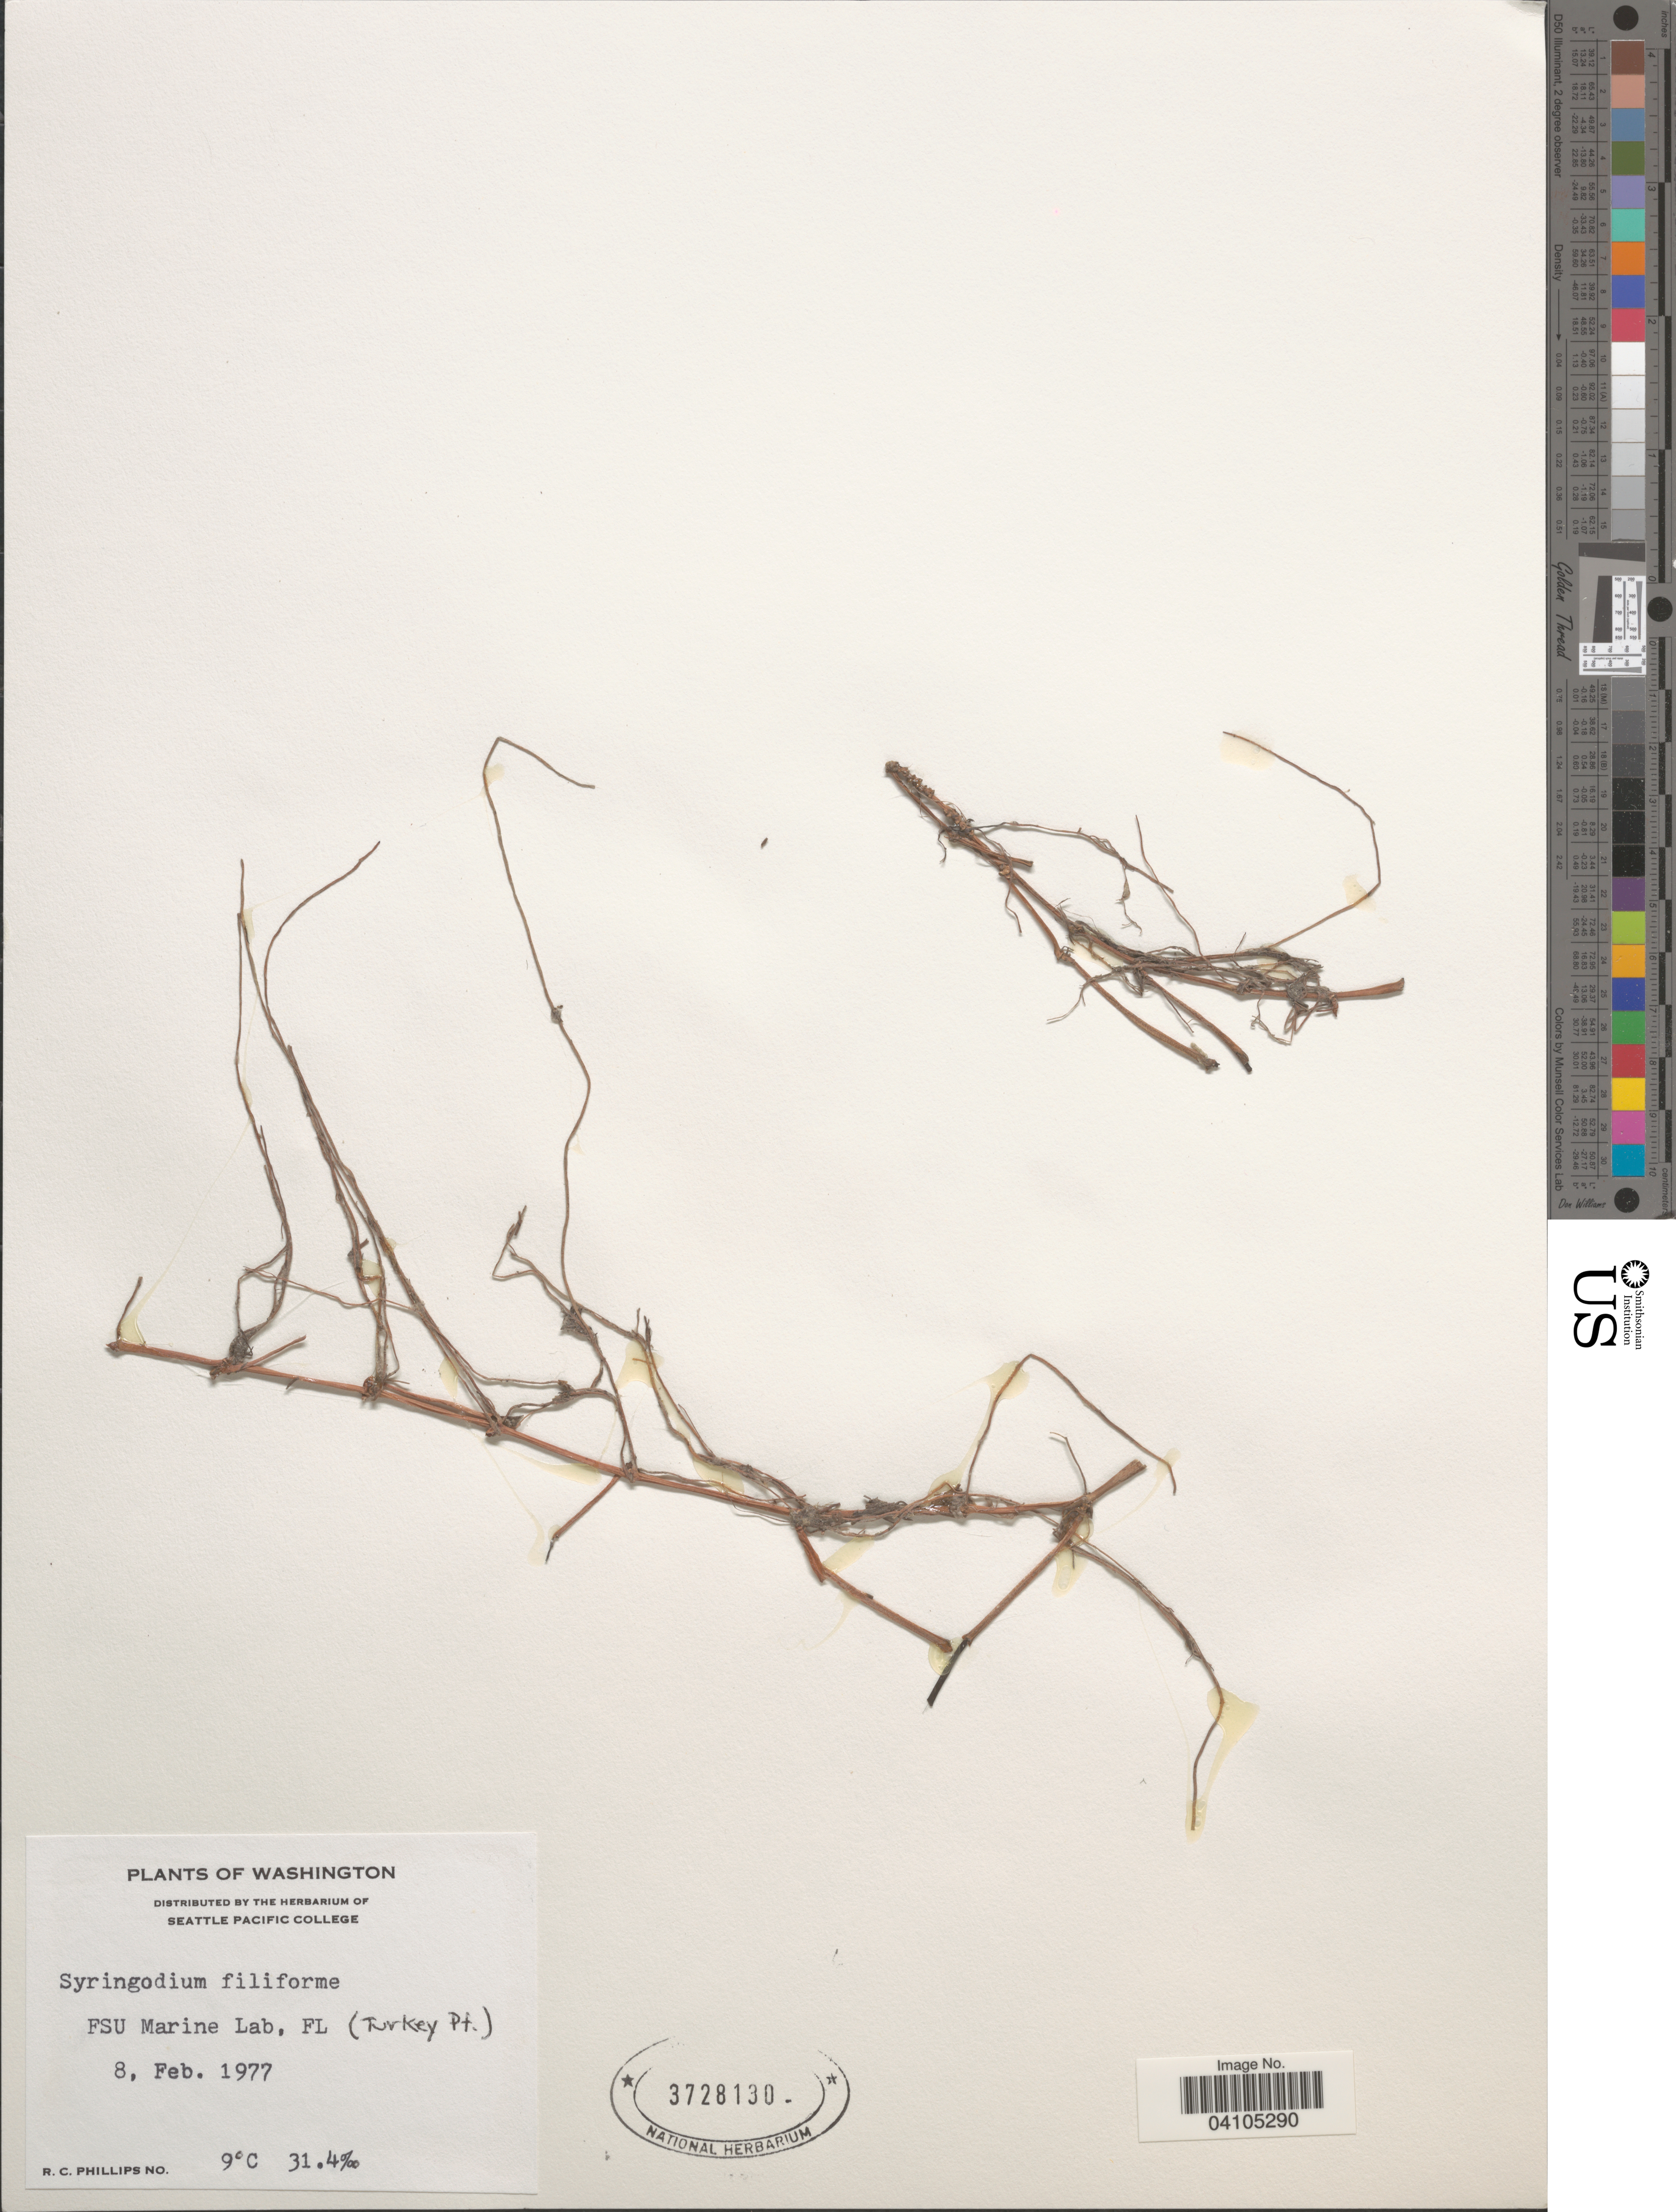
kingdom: Plantae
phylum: Tracheophyta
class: Liliopsida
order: Alismatales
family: Cymodoceaceae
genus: Syringodium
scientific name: Syringodium filiforme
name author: Kütz.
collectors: R. C. Phillips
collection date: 1977-02-08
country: United States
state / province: Florida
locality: FSU Marine Lab, (Turkey Pt.).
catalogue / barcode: US 3728130